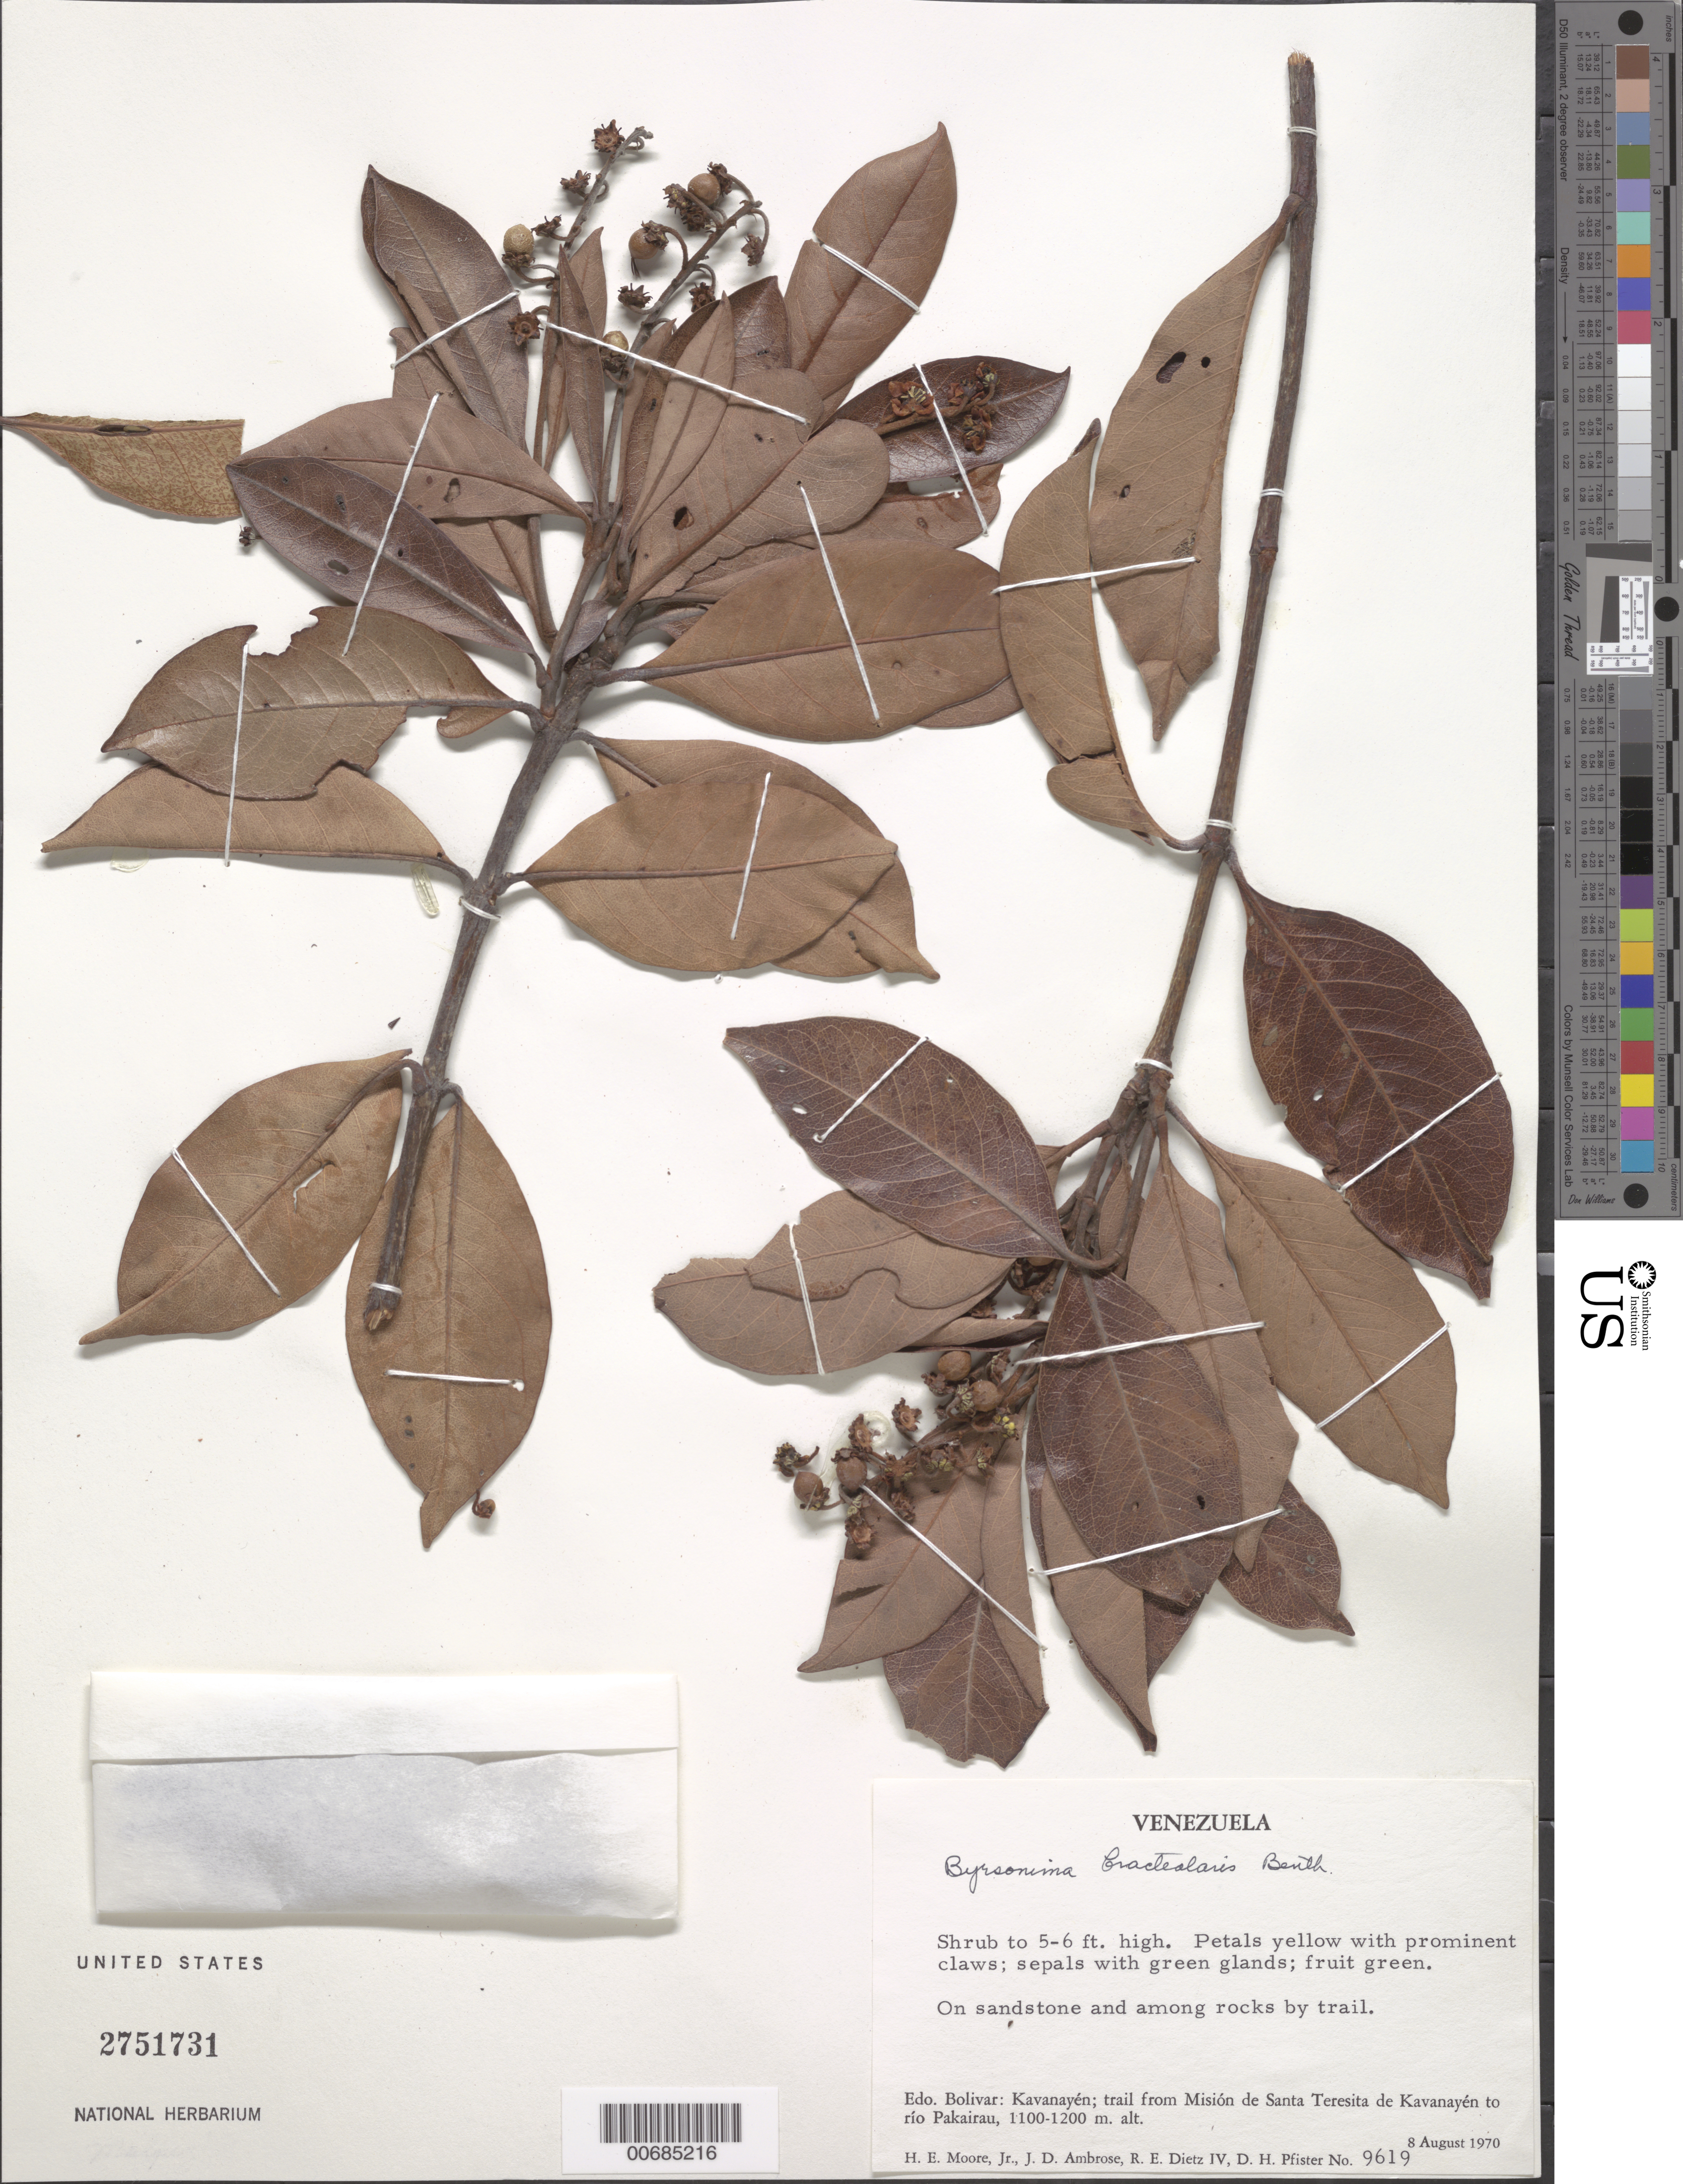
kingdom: Plantae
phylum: Tracheophyta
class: Magnoliopsida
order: Malpighiales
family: Malpighiaceae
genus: Byrsonima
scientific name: Byrsonima bracteolaris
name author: Benth.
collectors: H. E. Moore, J. D. Ambrose, R. Dietz & D. H. Pfister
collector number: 9619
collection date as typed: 9-Aug-70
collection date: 1970-08-09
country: Venezuela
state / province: Bolívar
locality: Kavanayén, trail from Misión de Santa Teresita de Kavanayén to Río Pakairau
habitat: Sandstone, among rocks along trail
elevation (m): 1100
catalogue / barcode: US 2751731